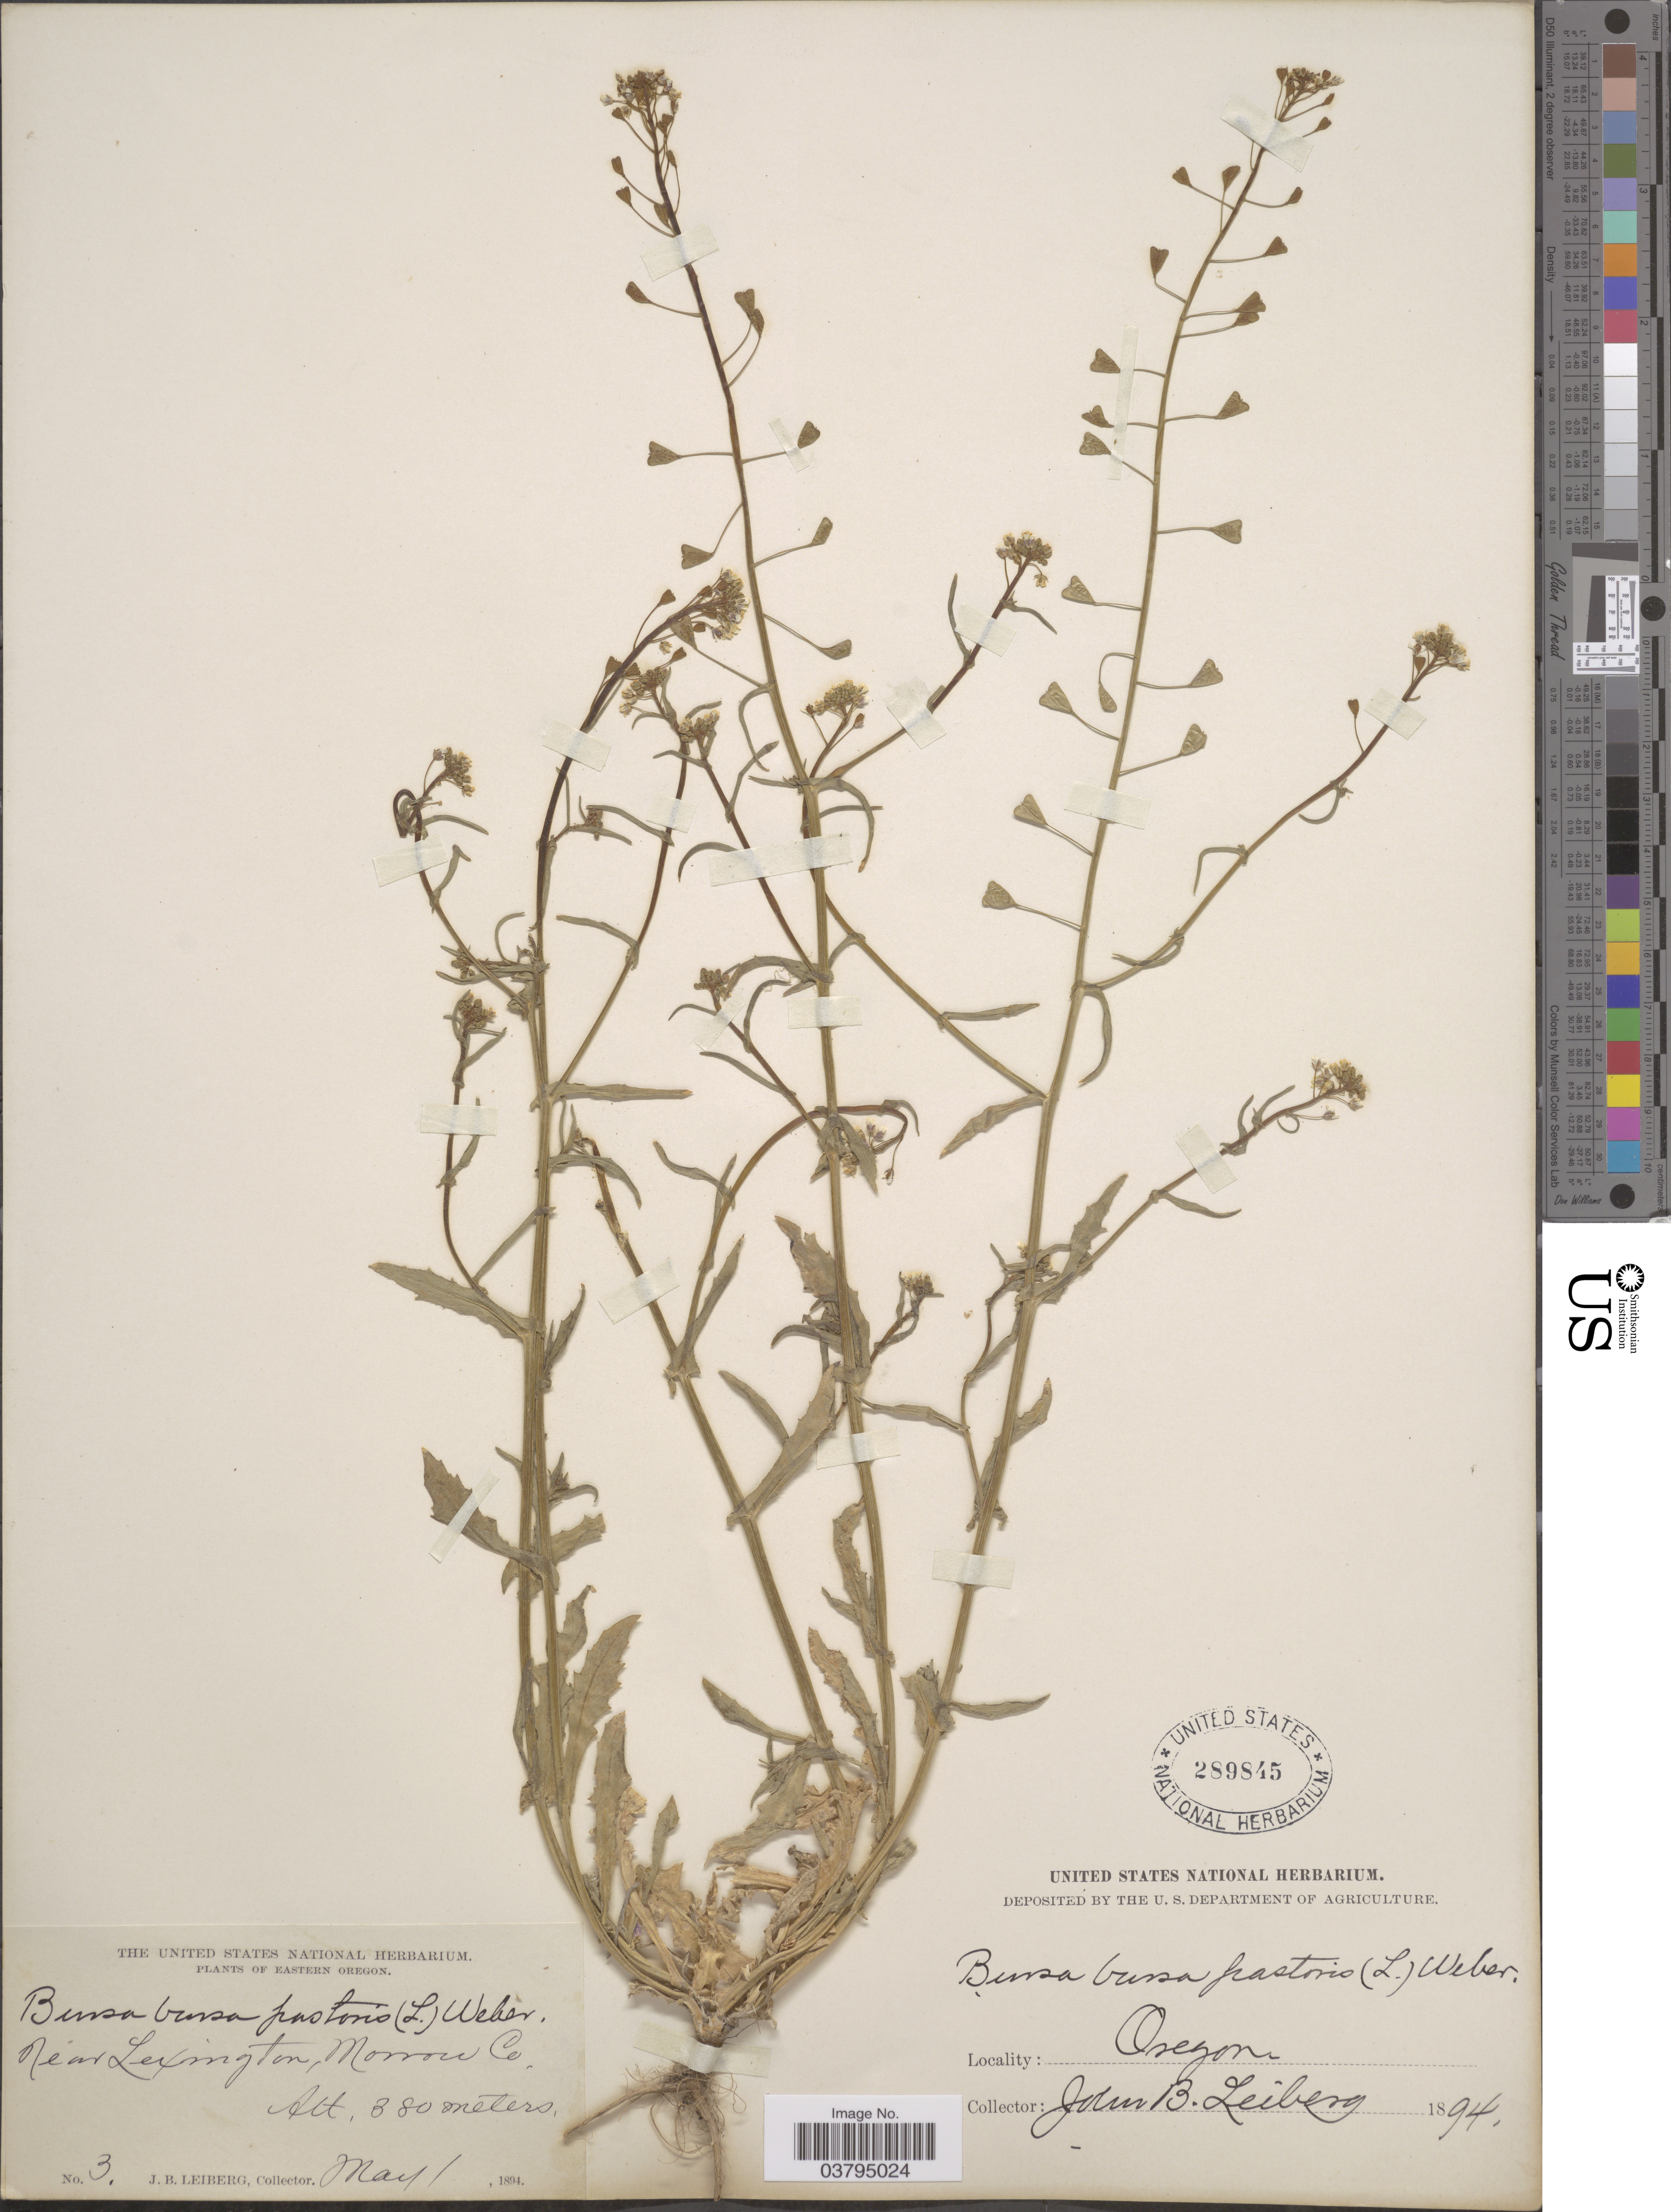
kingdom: Plantae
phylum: Tracheophyta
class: Magnoliopsida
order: Brassicales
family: Brassicaceae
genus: Capsella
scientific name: Capsella bursa-pastoris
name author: (L.) Medik.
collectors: J. B. Leiberg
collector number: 3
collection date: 1894-05-01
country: United States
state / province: Oregon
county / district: Morrow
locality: Near Lexington, Morrow Co.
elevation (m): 380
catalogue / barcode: US 289845